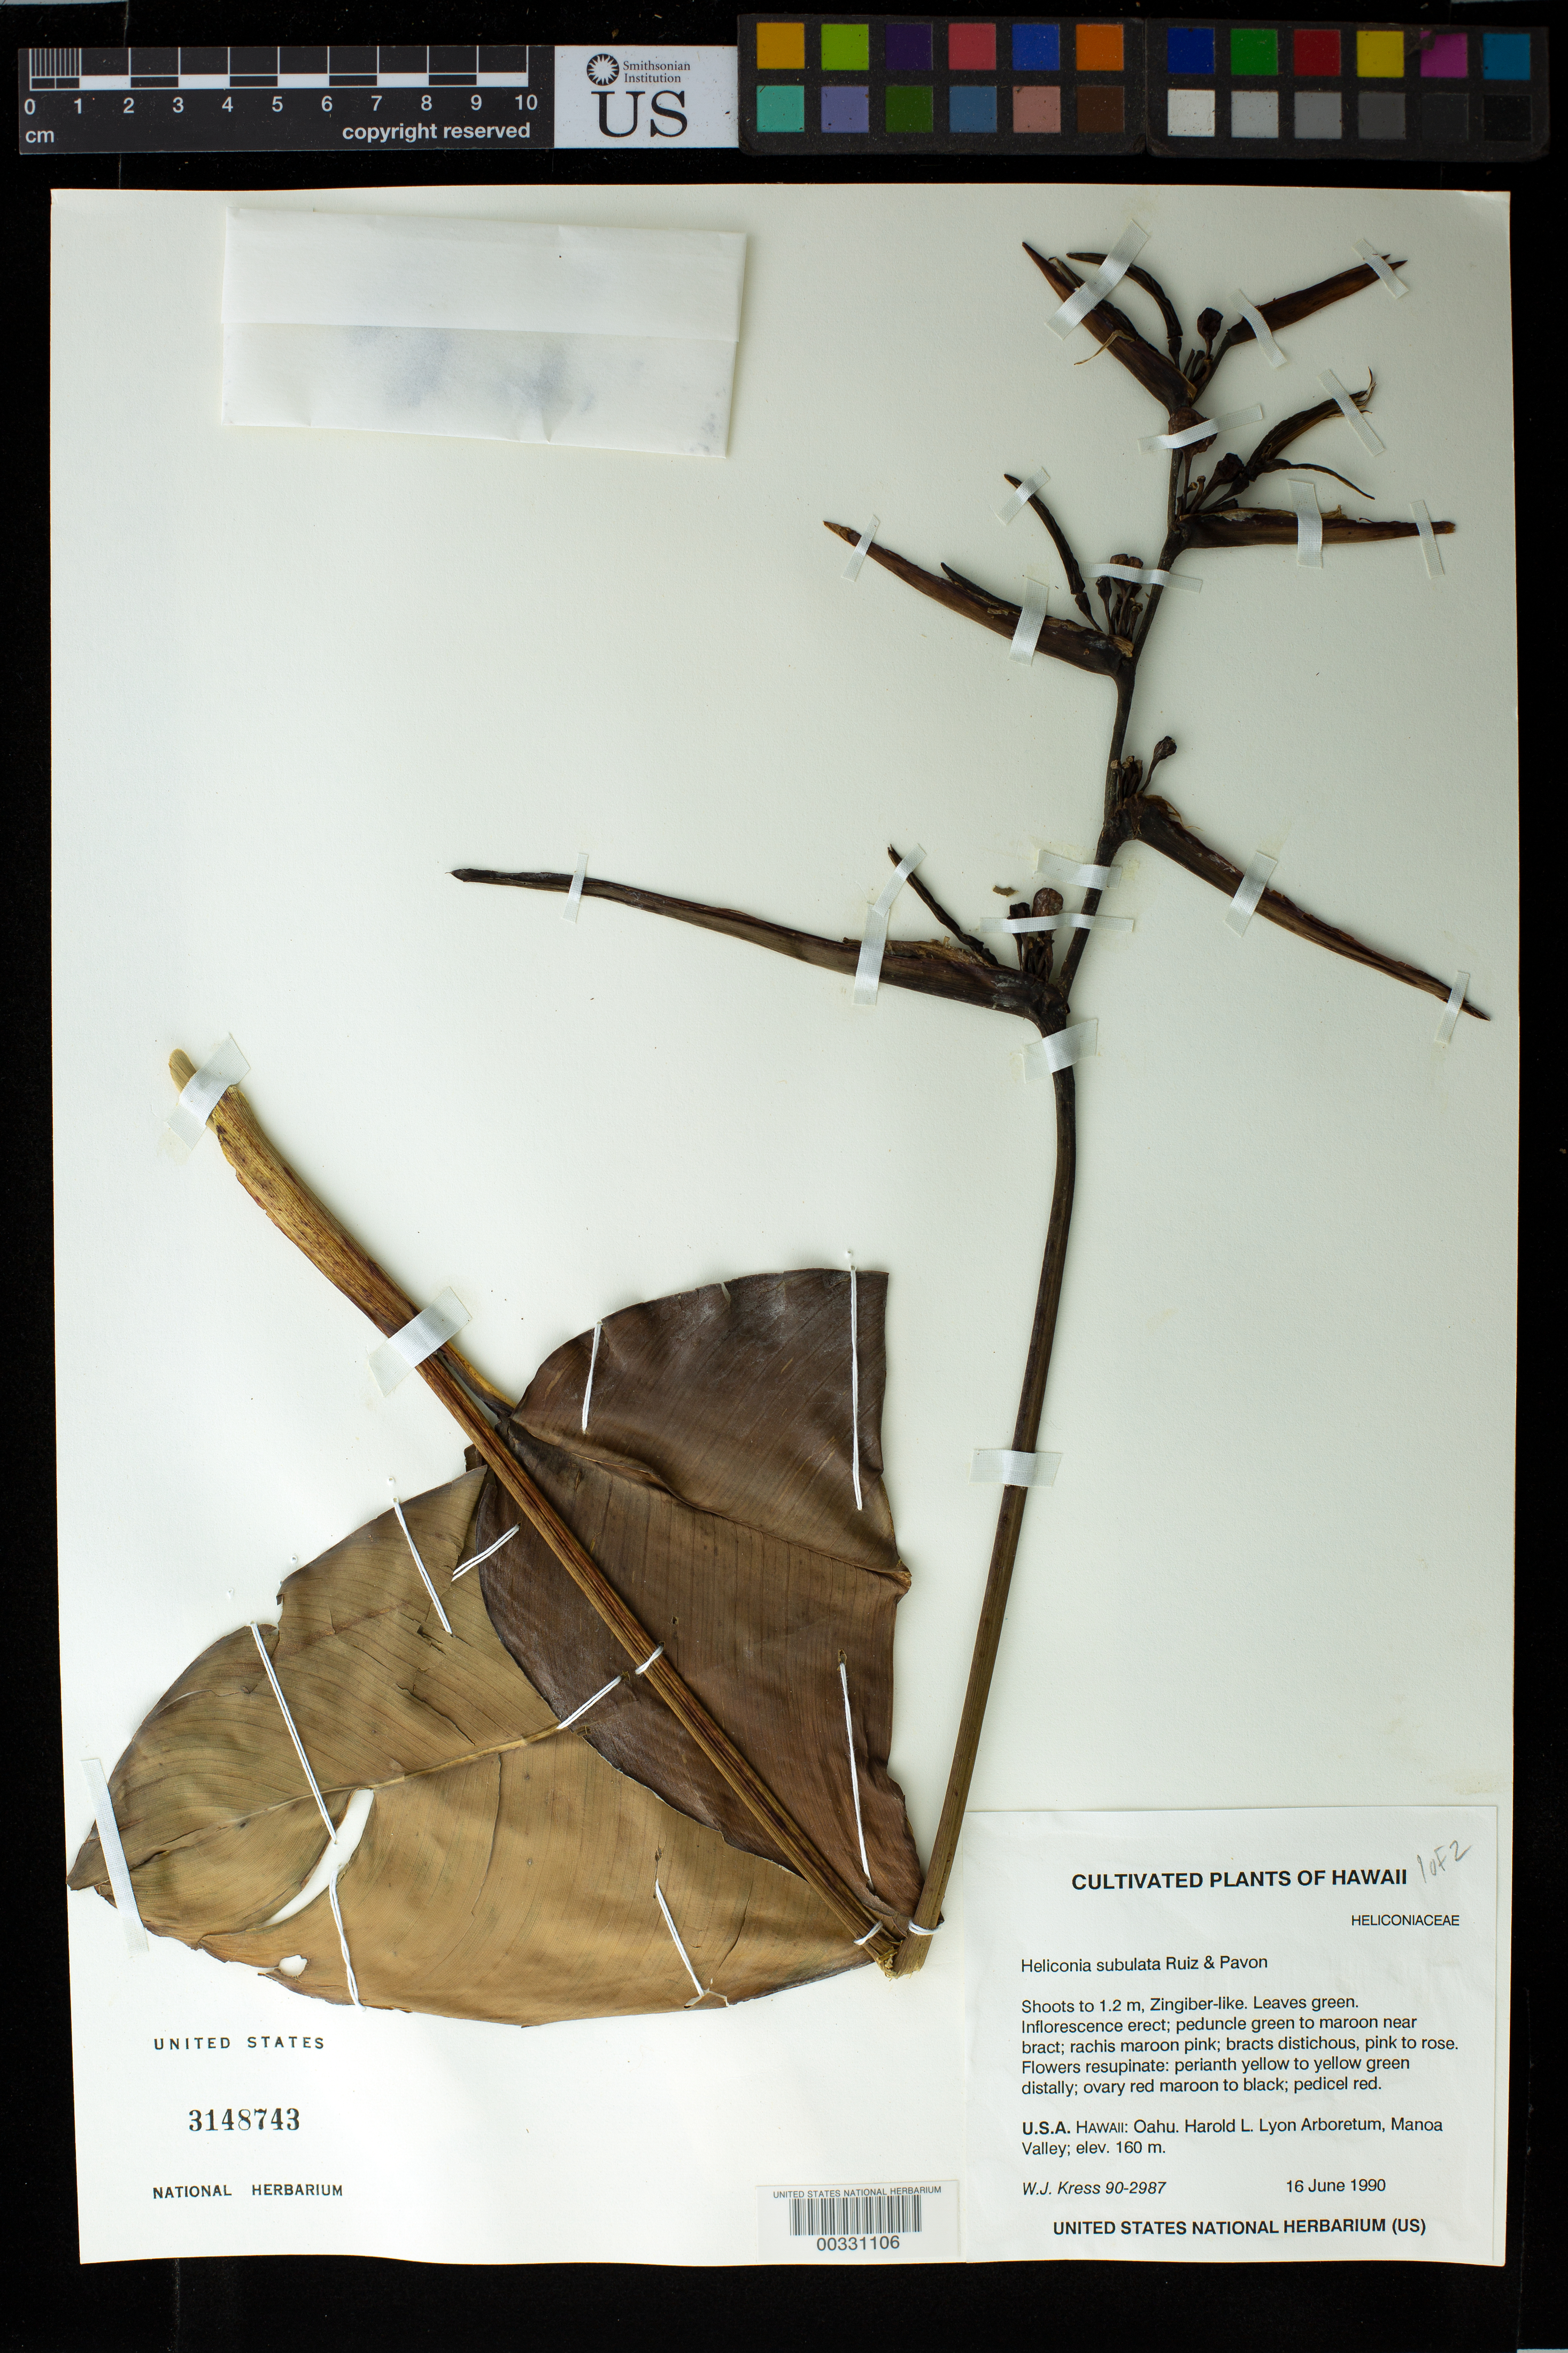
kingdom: Plantae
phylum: Tracheophyta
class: Liliopsida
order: Zingiberales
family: Heliconiaceae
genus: Heliconia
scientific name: Heliconia subulata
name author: Ruiz & Pav.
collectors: W. J. Kress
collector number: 90-2987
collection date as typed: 16 Jun 1990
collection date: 1990-06-16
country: United States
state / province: Florida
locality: Southern Florida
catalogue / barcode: US 3148743